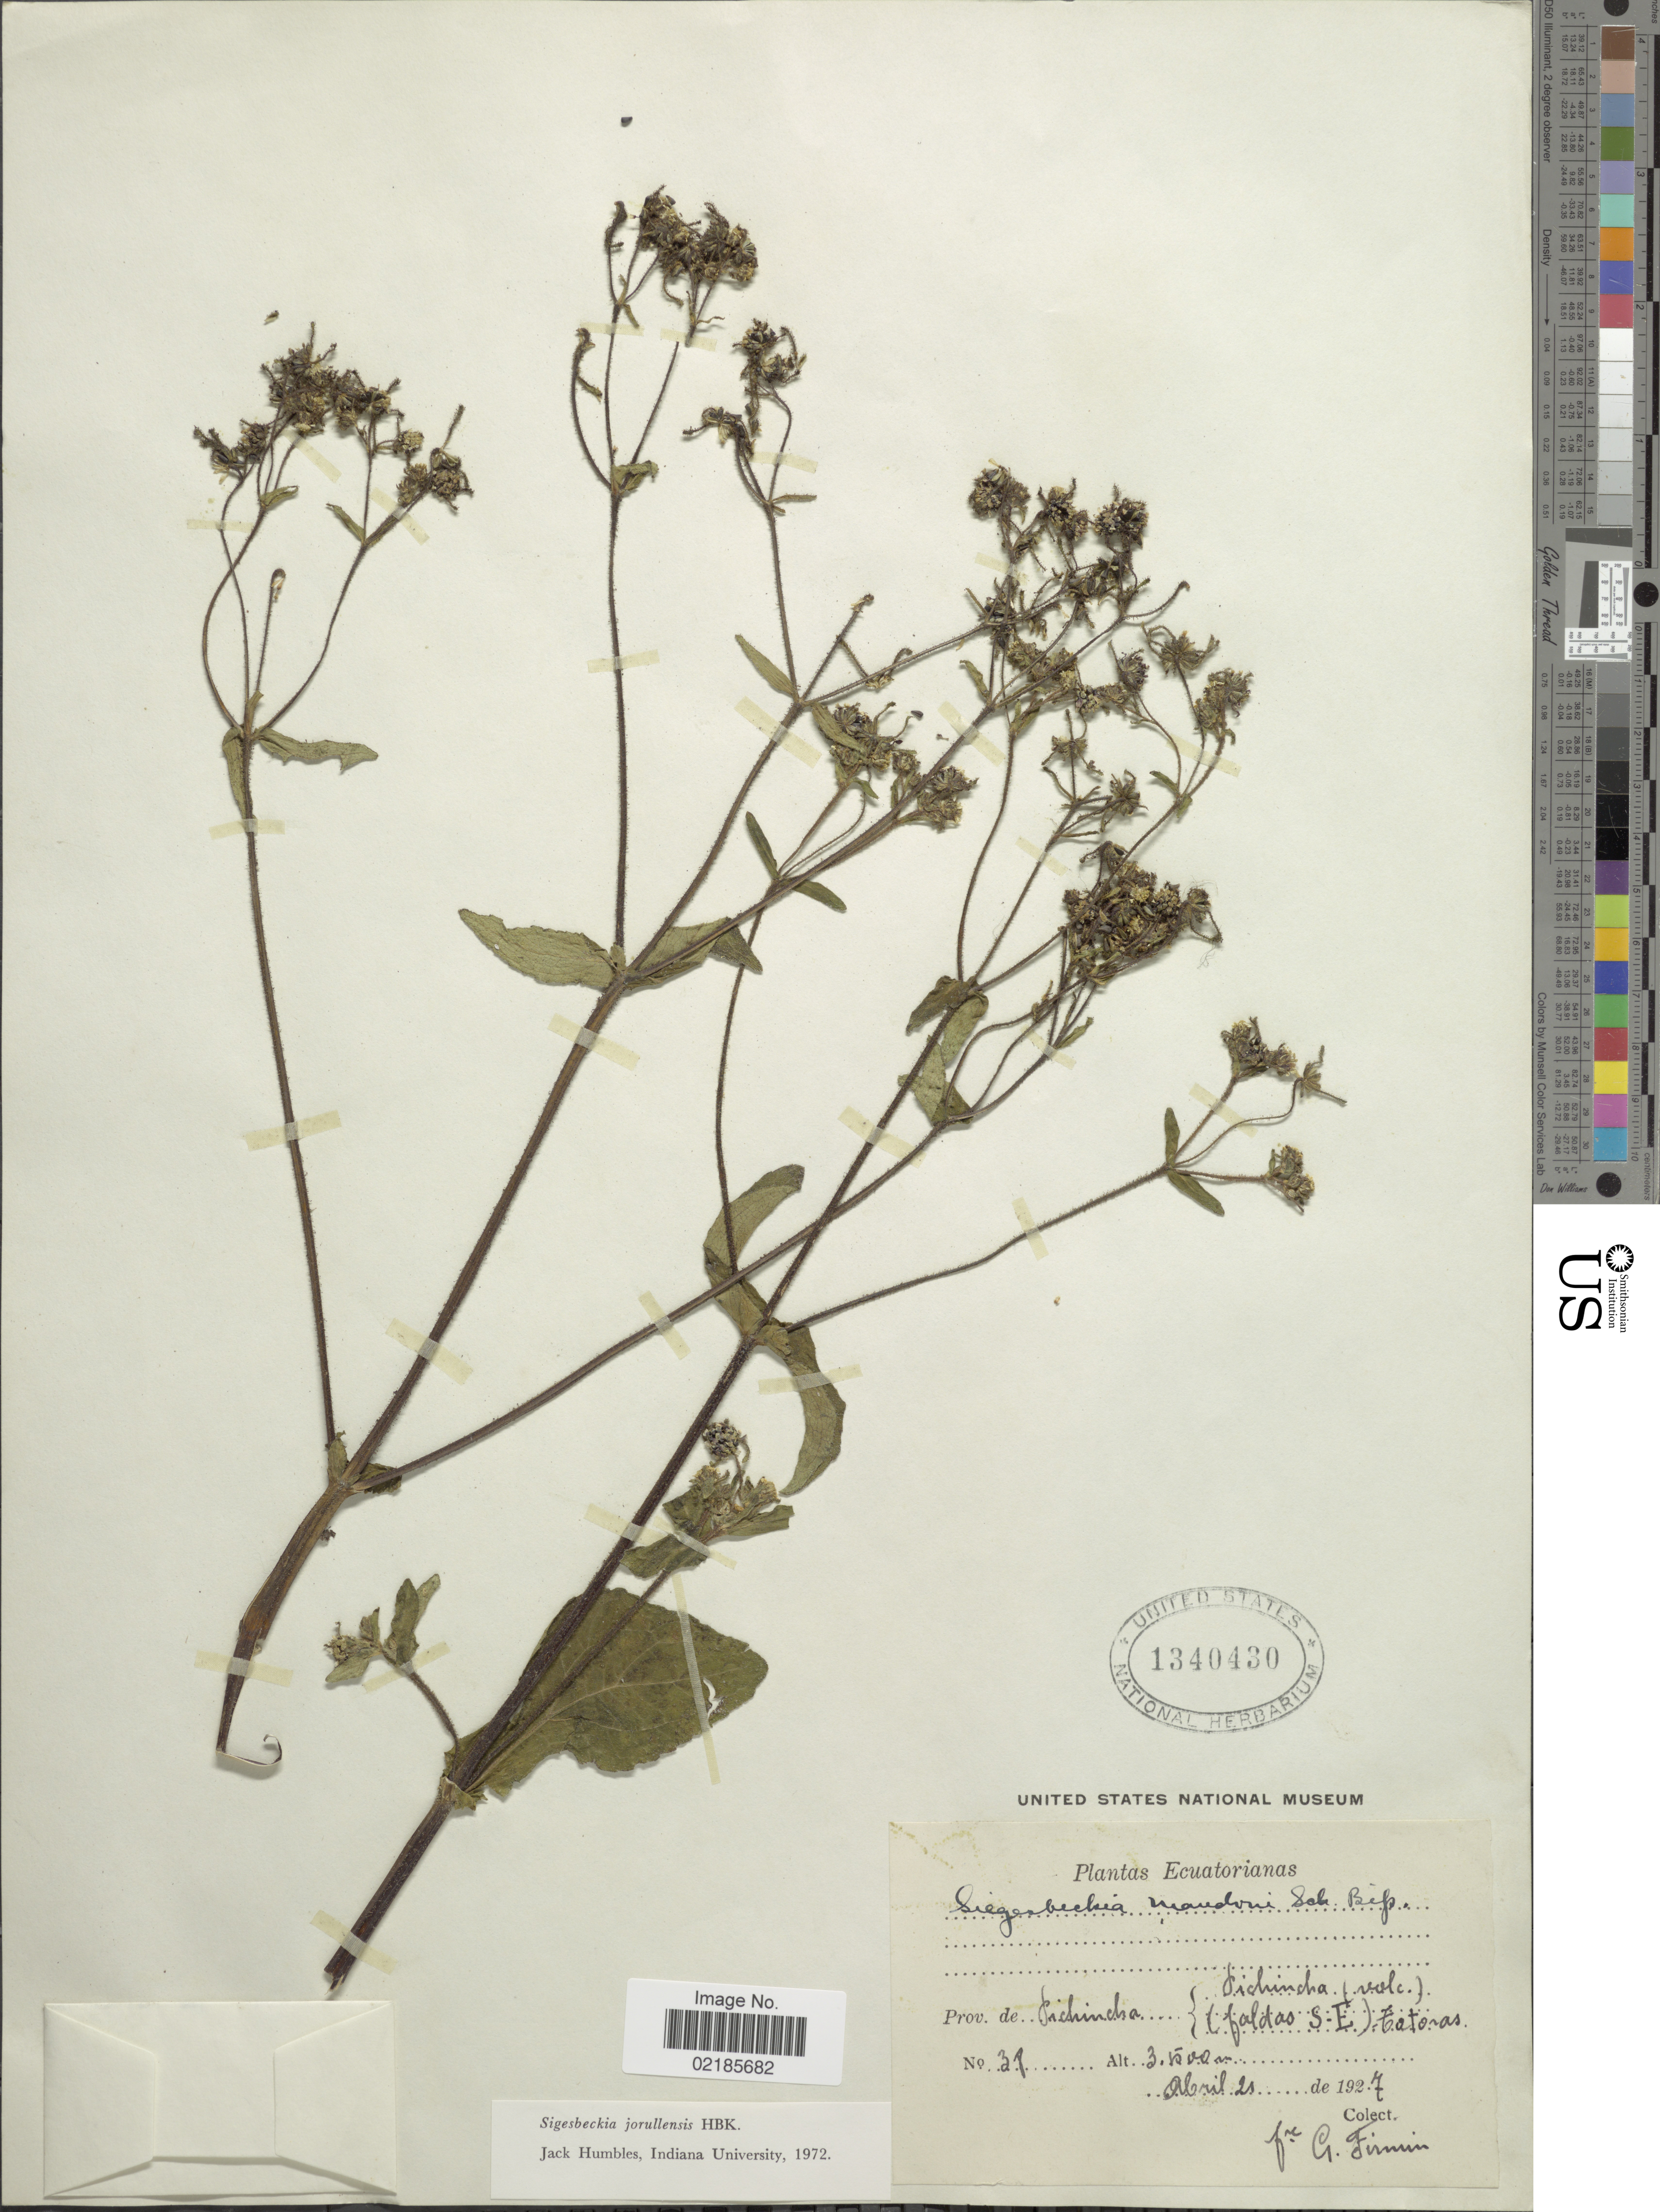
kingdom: Plantae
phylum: Tracheophyta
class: Magnoliopsida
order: Asterales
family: Asteraceae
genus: Sigesbeckia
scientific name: Sigesbeckia jorullensis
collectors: G. Firmin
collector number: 37*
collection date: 1927-04-21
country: Ecuador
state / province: Pichincha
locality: Pichinca (volc). (faldas S.E.) Catoras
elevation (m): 3500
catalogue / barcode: US 1340430